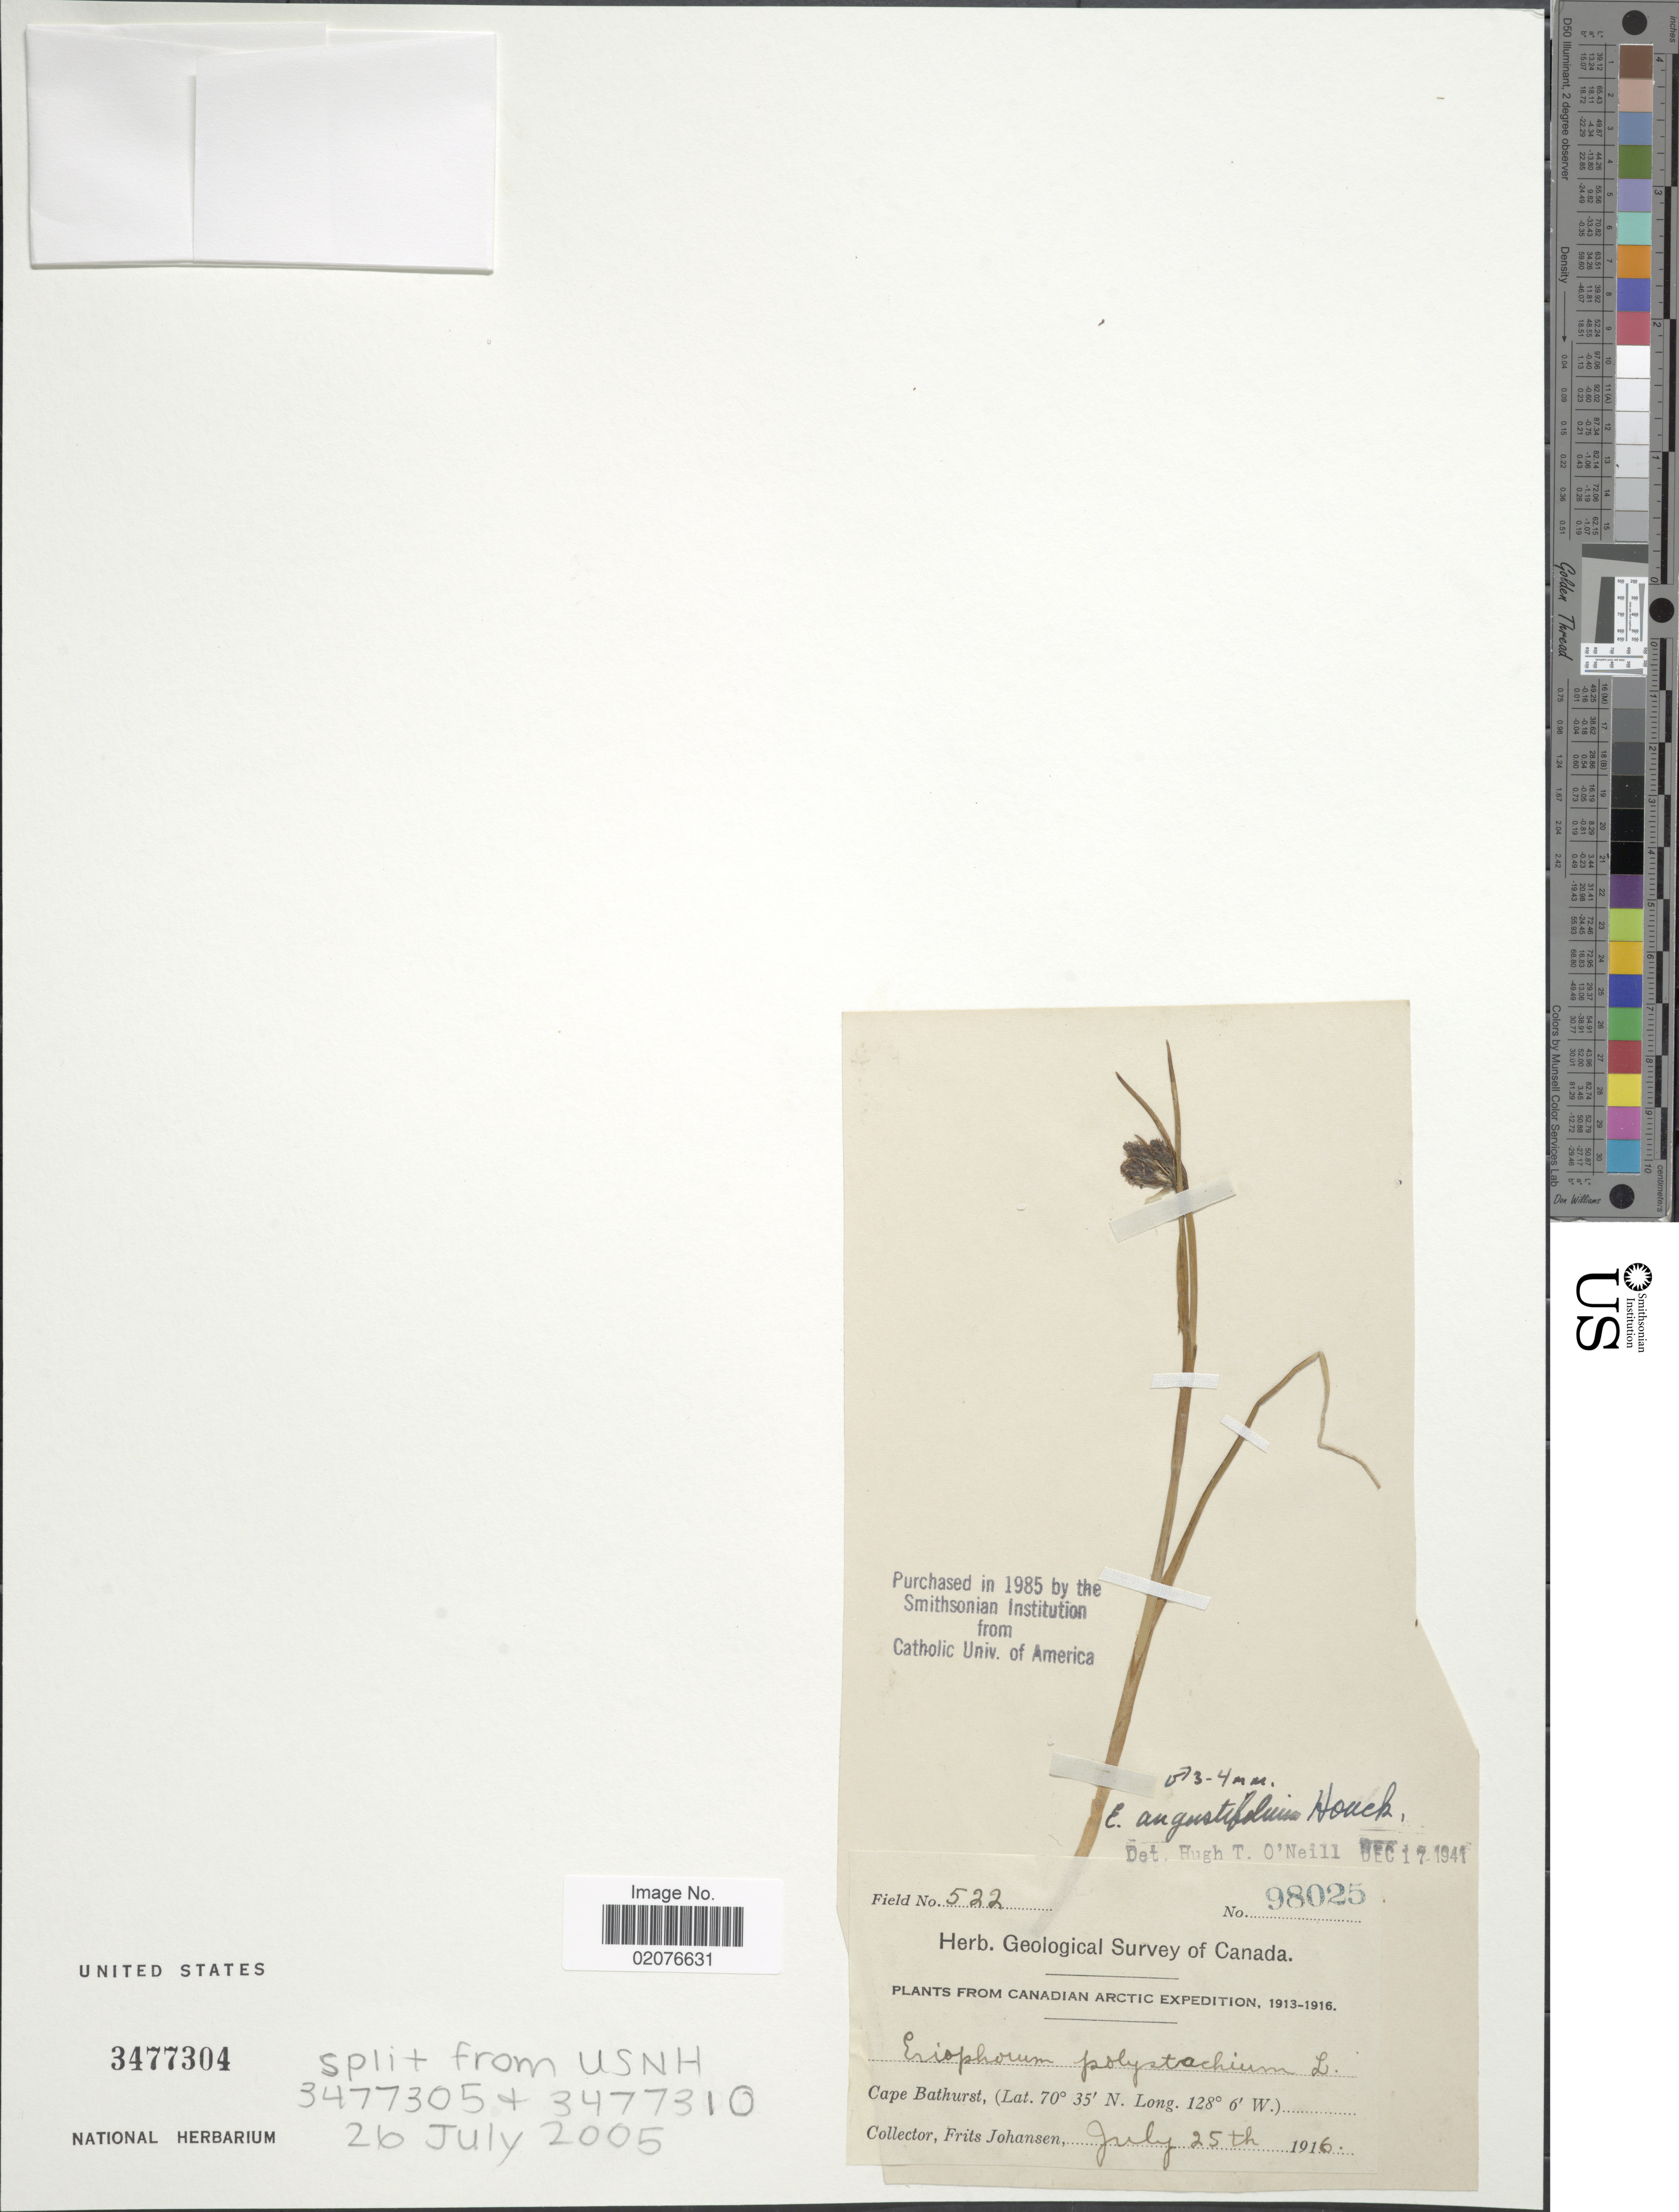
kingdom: Plantae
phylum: Tracheophyta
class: Liliopsida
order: Poales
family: Cyperaceae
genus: Eriophorum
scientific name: Eriophorum angustifolium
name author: Honck.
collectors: F. Johansen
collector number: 98025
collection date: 1916-07-25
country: Canada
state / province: Northwest Territories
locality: Canadian Arctic, Cape Bathurst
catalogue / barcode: US 3477304